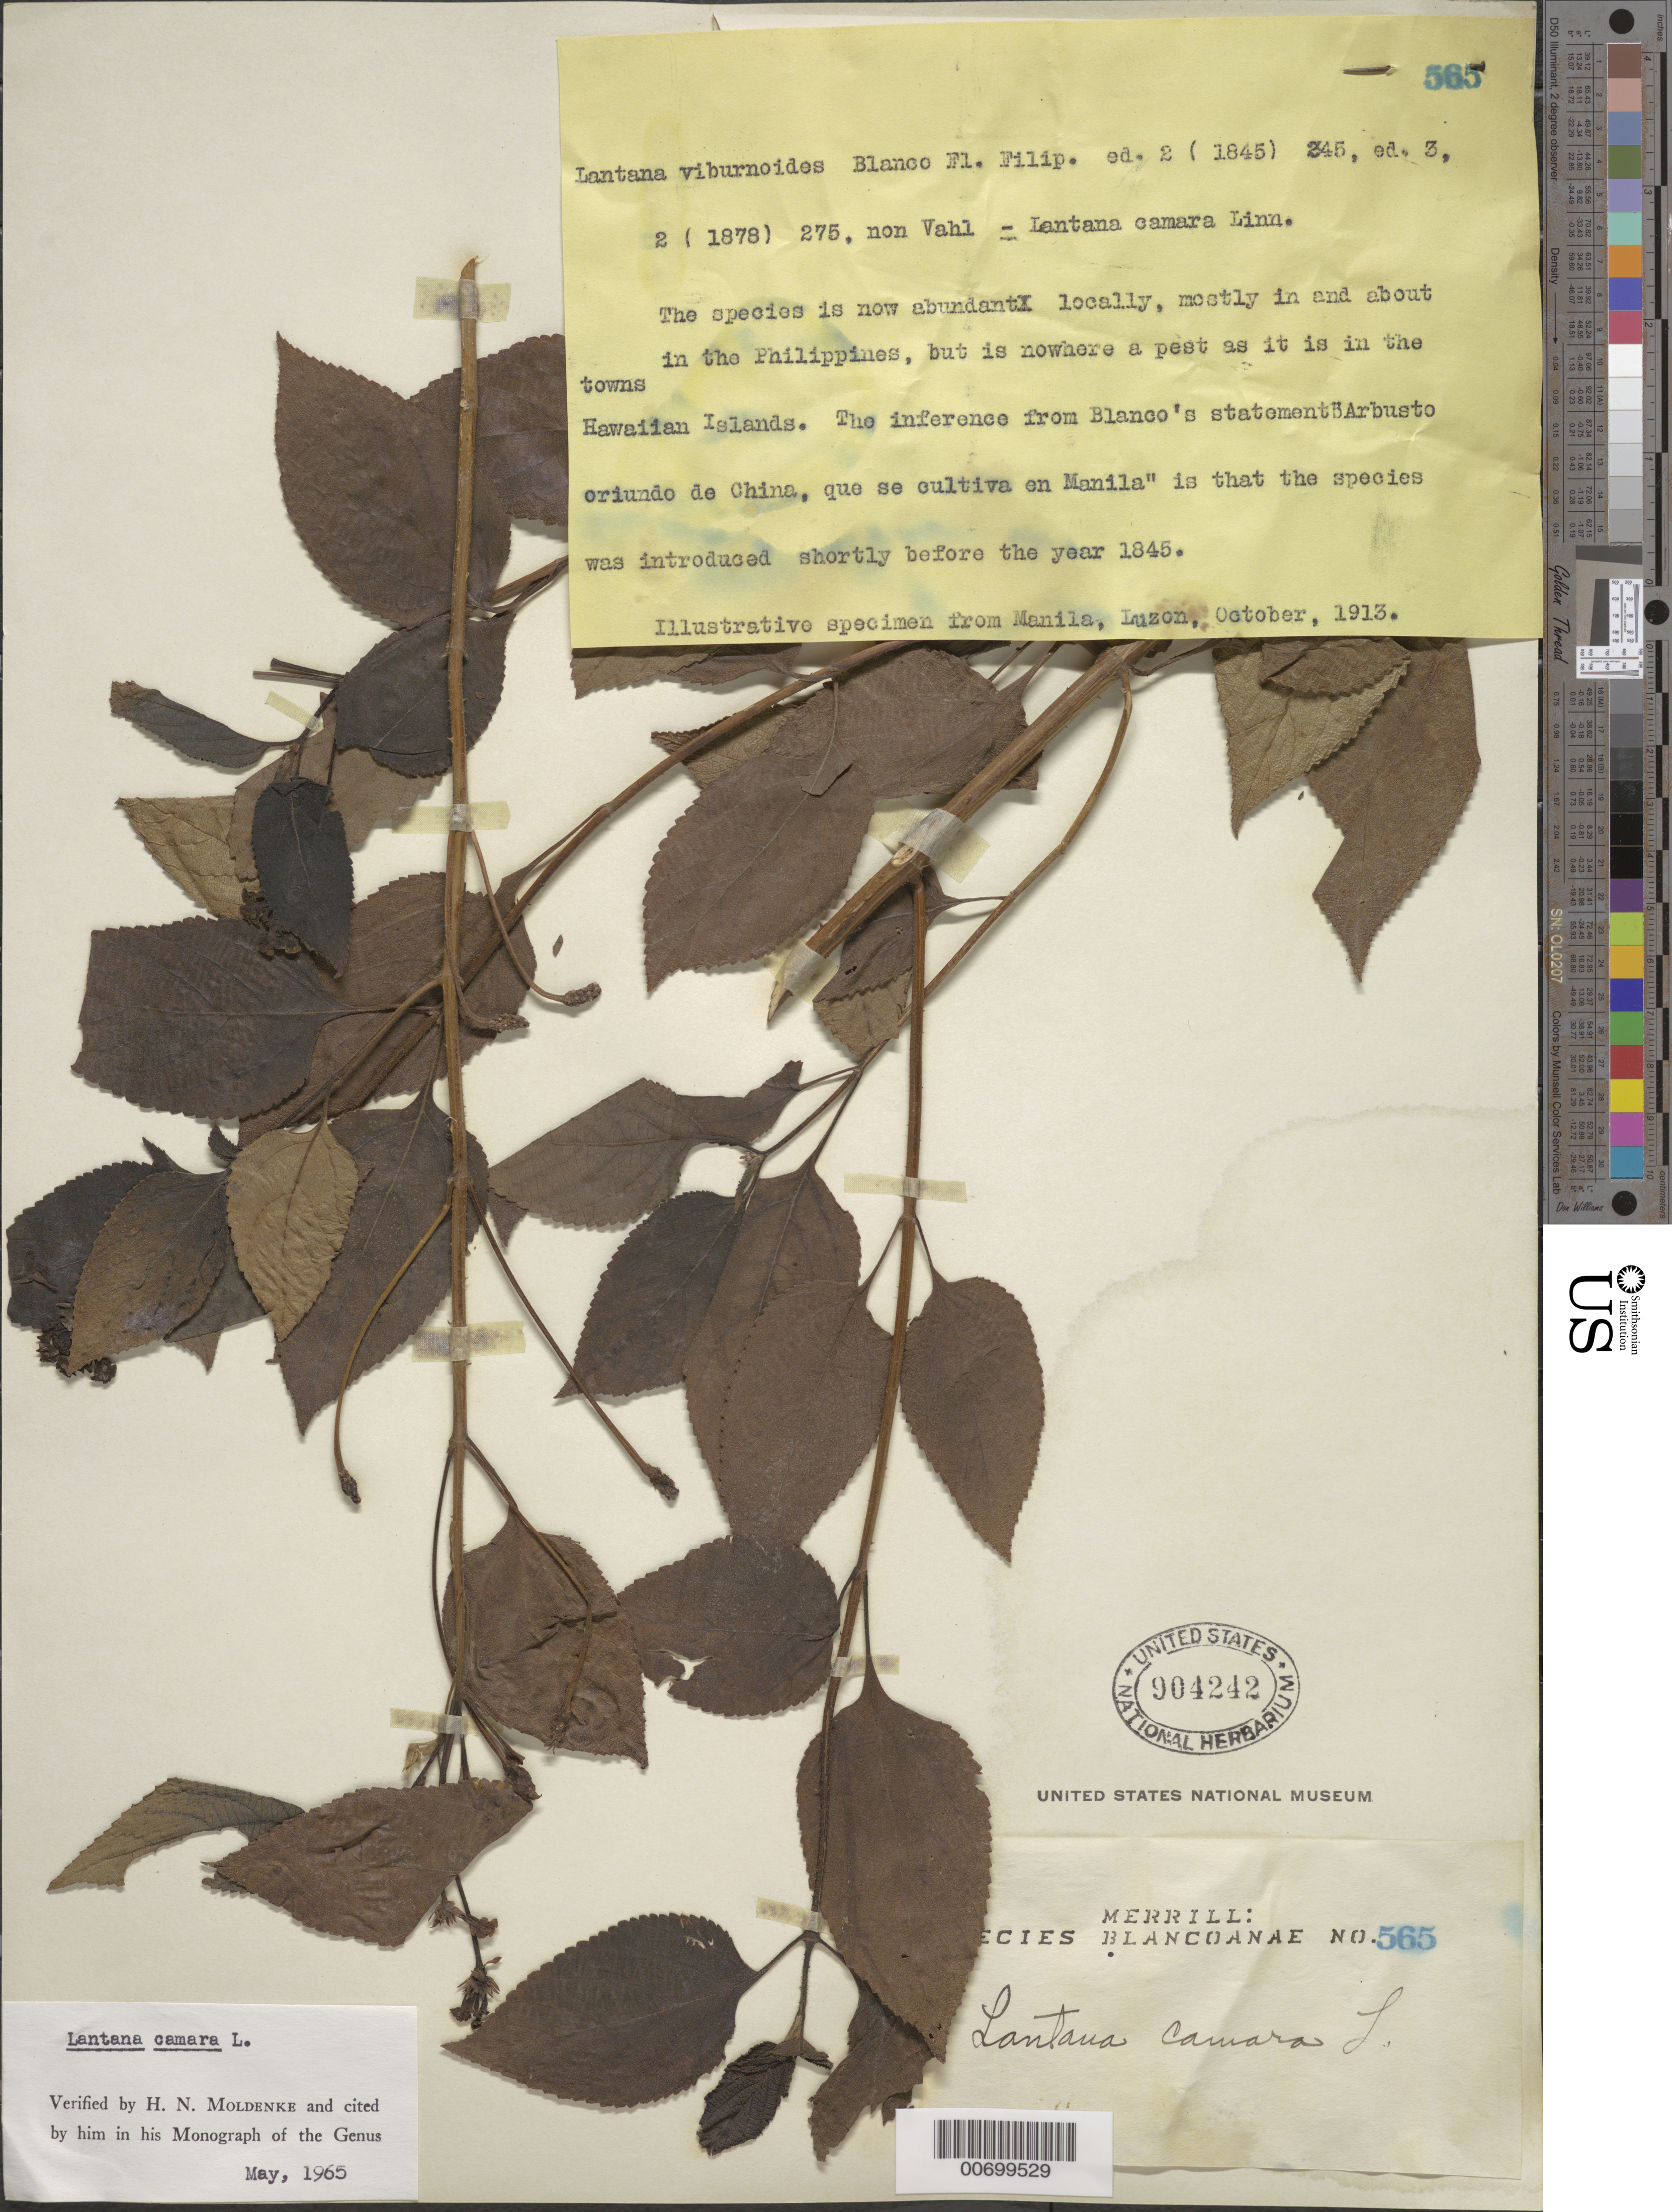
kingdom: Plantae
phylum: Tracheophyta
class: Magnoliopsida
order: Lamiales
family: Verbenaceae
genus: Lantana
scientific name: Lantana camara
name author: L.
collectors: E. D. Merrill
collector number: Sp. Blancoan. 0565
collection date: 1913-10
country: Philippines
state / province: National Capital Region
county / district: Manila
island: Luzon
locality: Manila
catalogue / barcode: US 904242